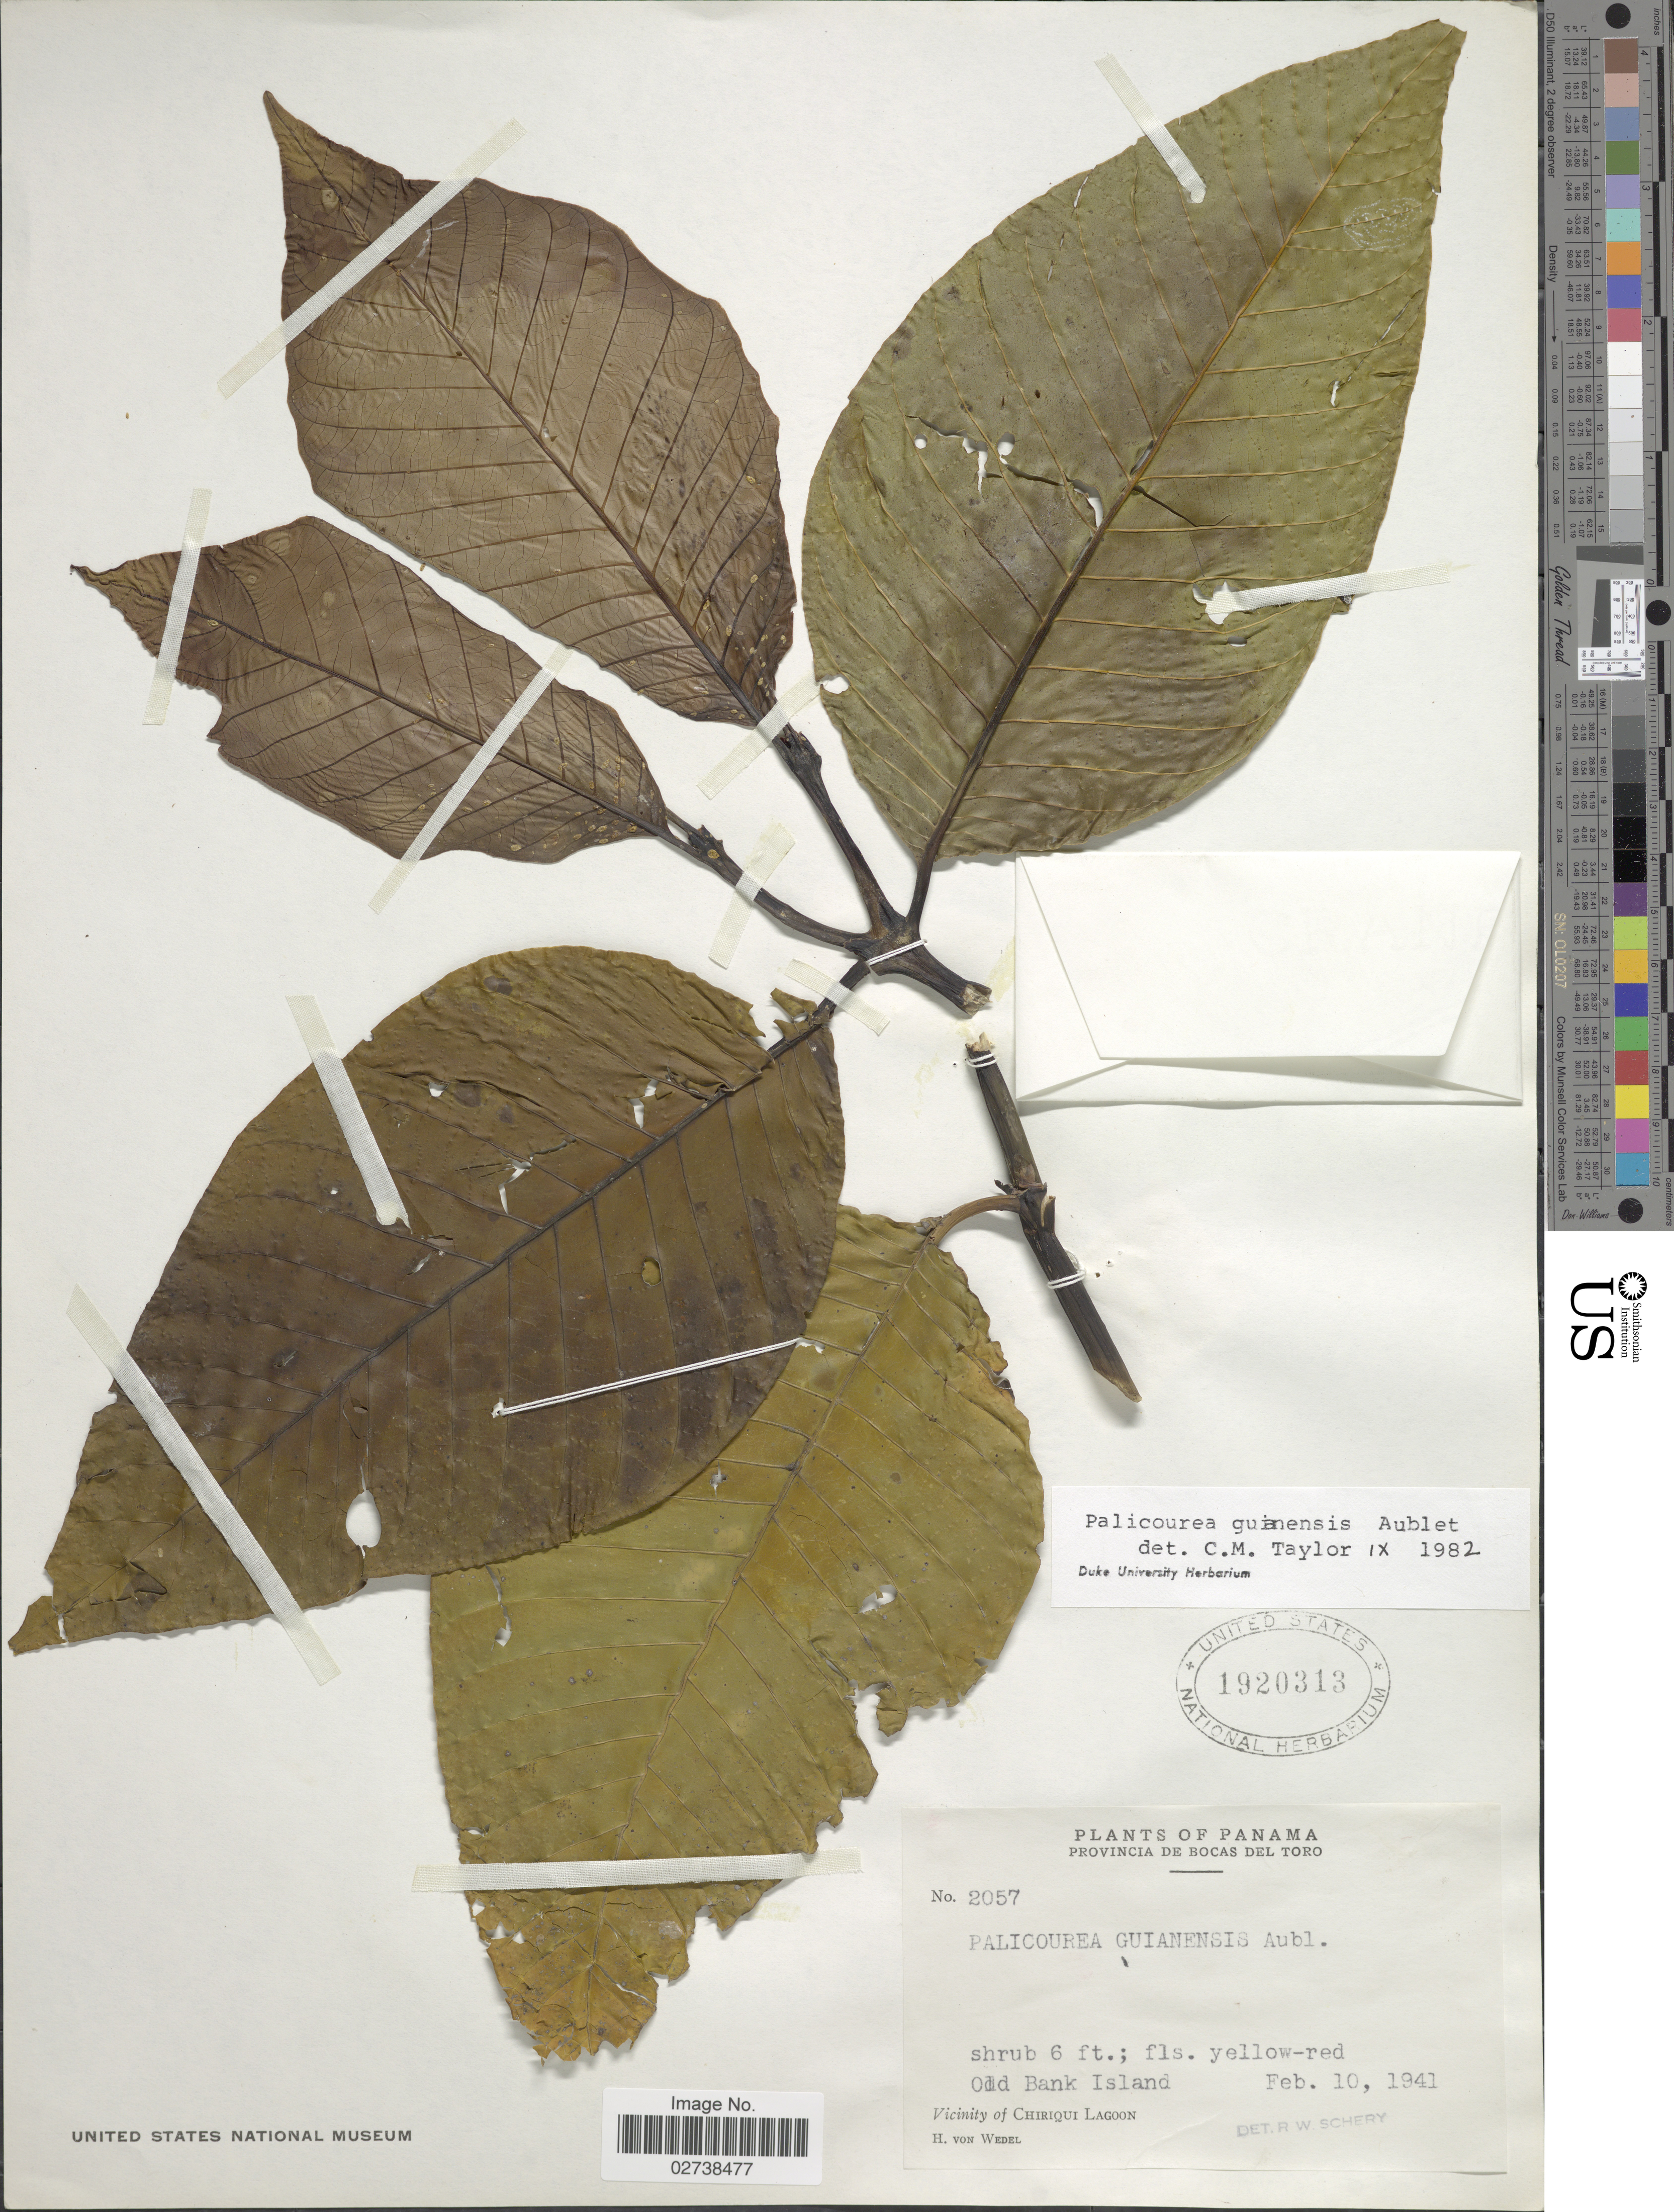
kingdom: Plantae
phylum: Tracheophyta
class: Magnoliopsida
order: Gentianales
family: Rubiaceae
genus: Palicourea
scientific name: Palicourea guianensis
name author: Aubl.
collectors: H. von Wedel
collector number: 2057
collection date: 1941-02-10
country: Panama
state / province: Bocas del Toro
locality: Old Bank Island, Vicinity of Chiriqui Lagoon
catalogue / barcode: US 1920313